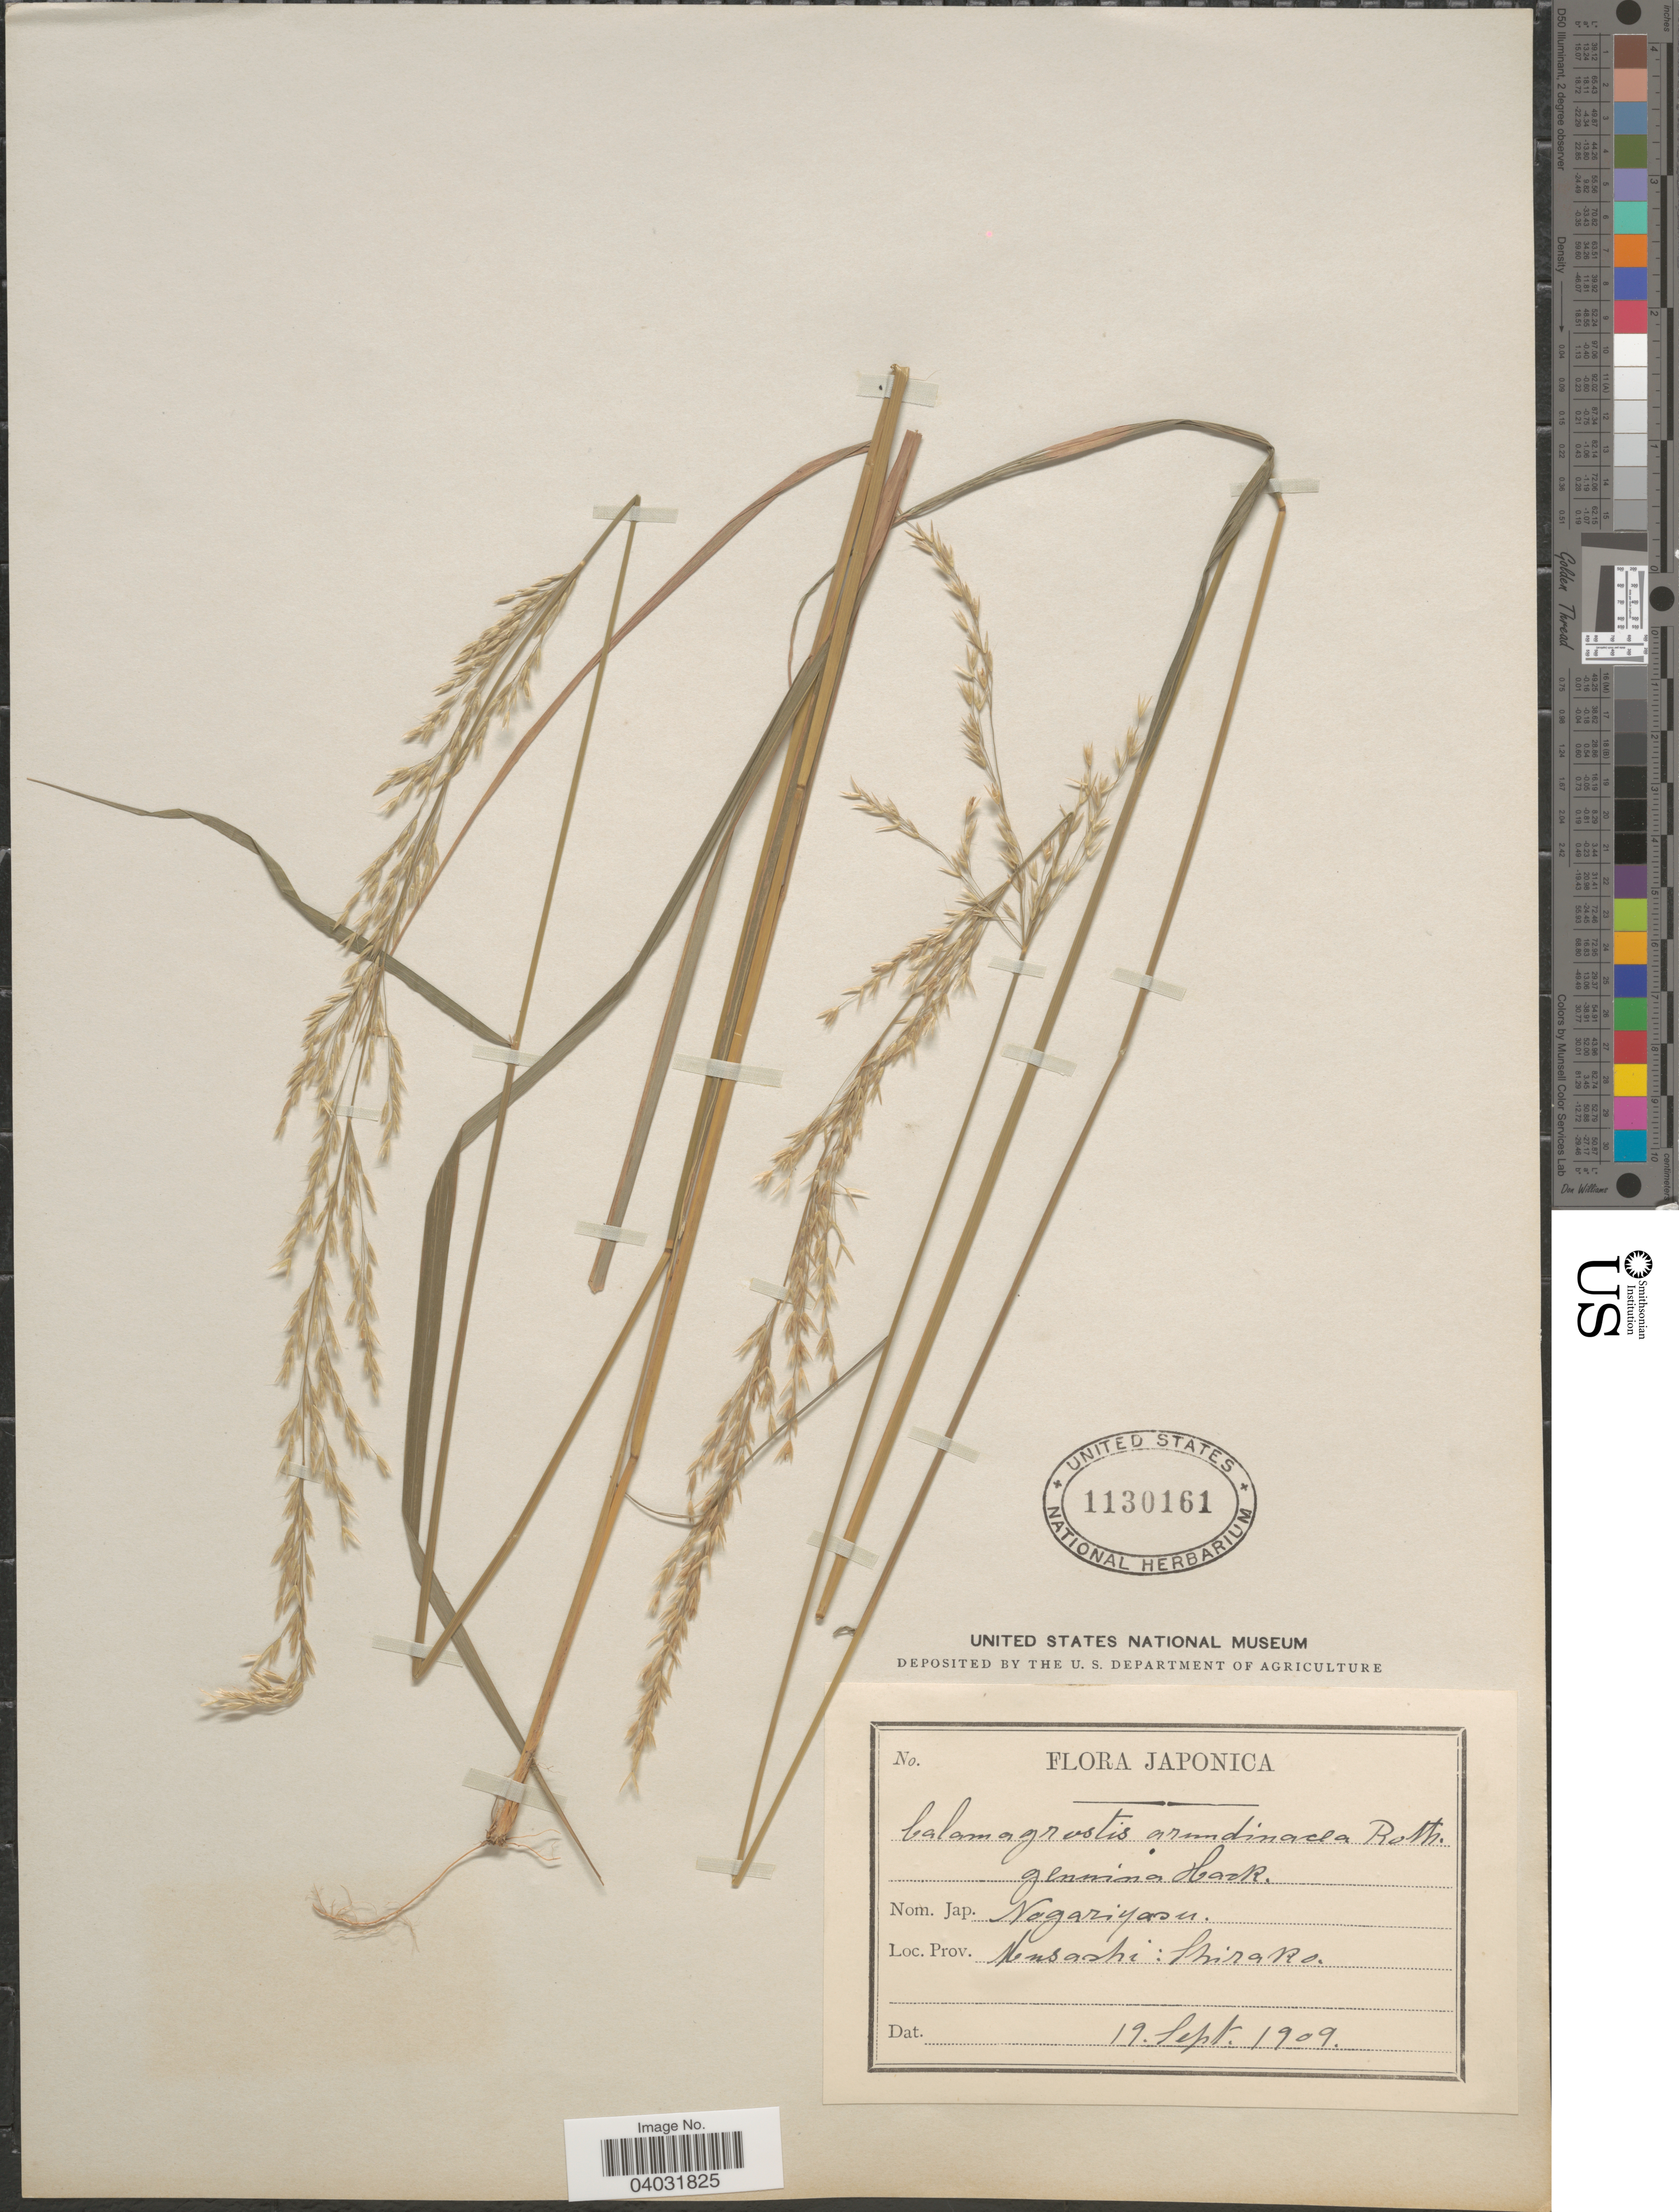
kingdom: Plantae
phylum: Tracheophyta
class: Liliopsida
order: Poales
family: Poaceae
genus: Calamagrostis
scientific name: Calamagrostis arundinacea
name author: (L.) Roth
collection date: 1909-09-19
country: Japan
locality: Musashi: Shirako.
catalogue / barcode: US 1130161